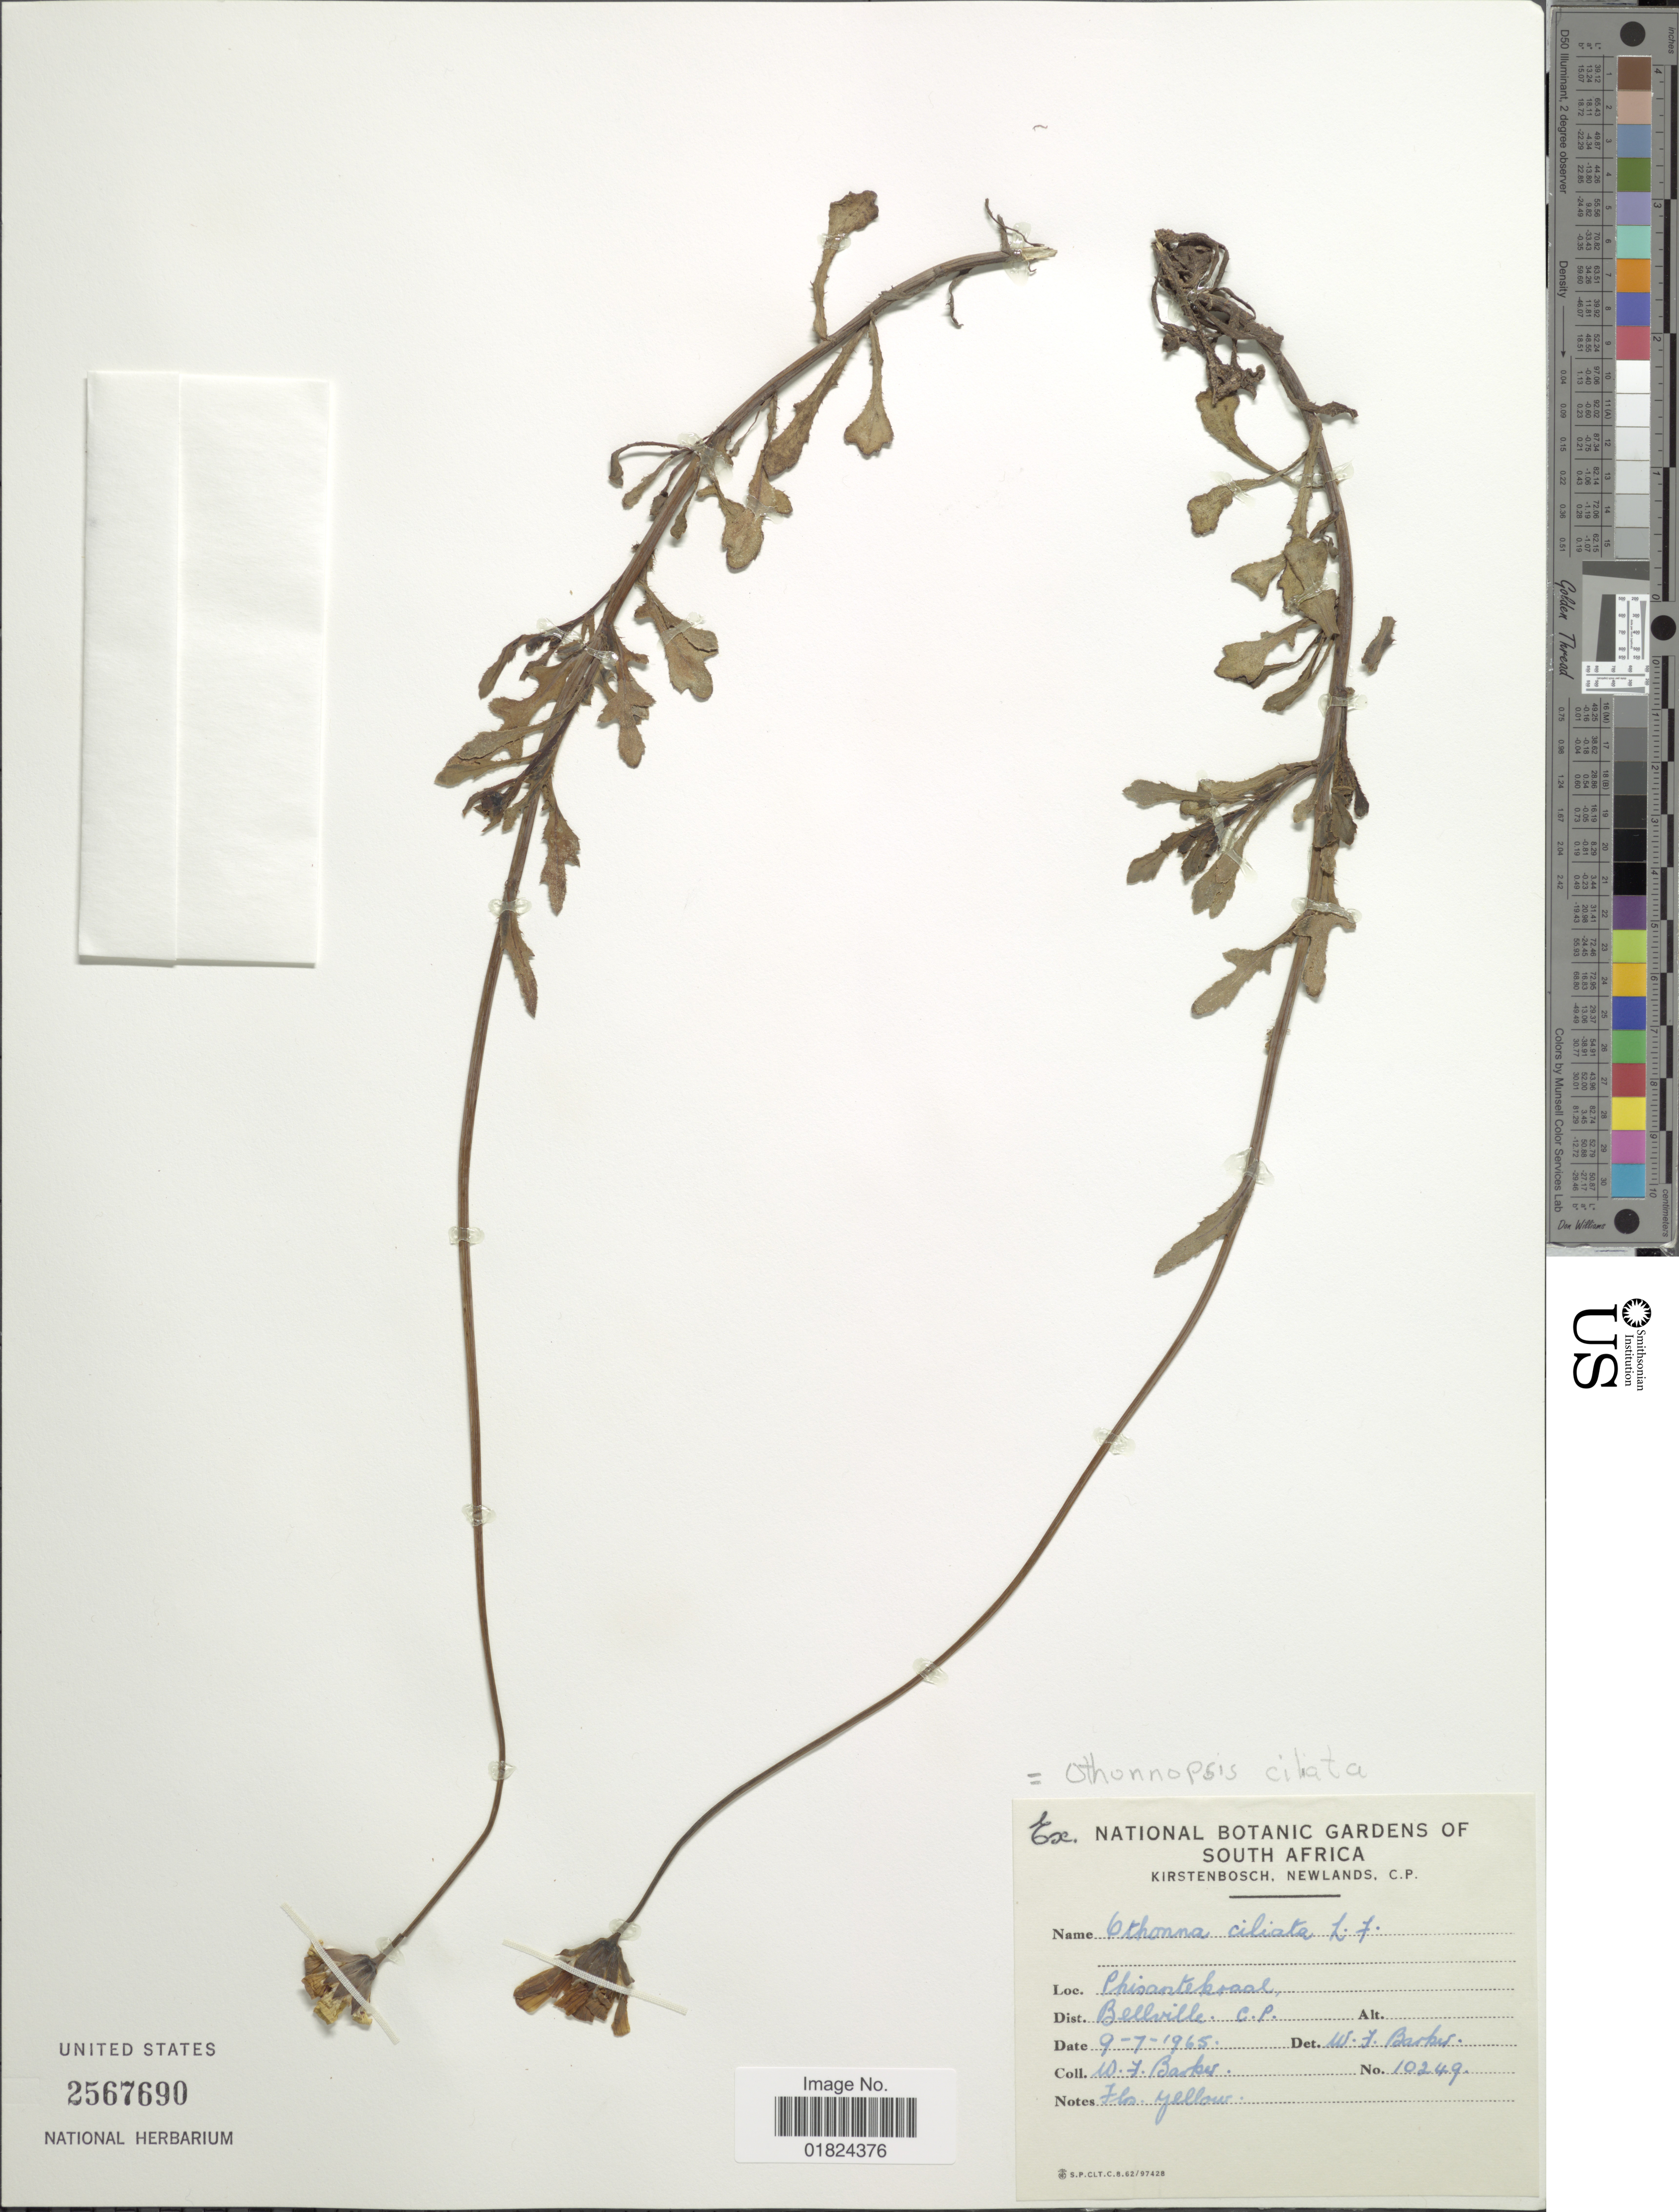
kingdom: Plantae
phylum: Tracheophyta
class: Magnoliopsida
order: Asterales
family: Asteraceae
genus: Hertia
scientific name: Hertia ciliata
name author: (Harv.) Kuntze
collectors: W. F. Barker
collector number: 10249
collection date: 1965-07-09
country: South Africa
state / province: Western Cape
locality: Chisantekraal, Bellville.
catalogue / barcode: US 2567690